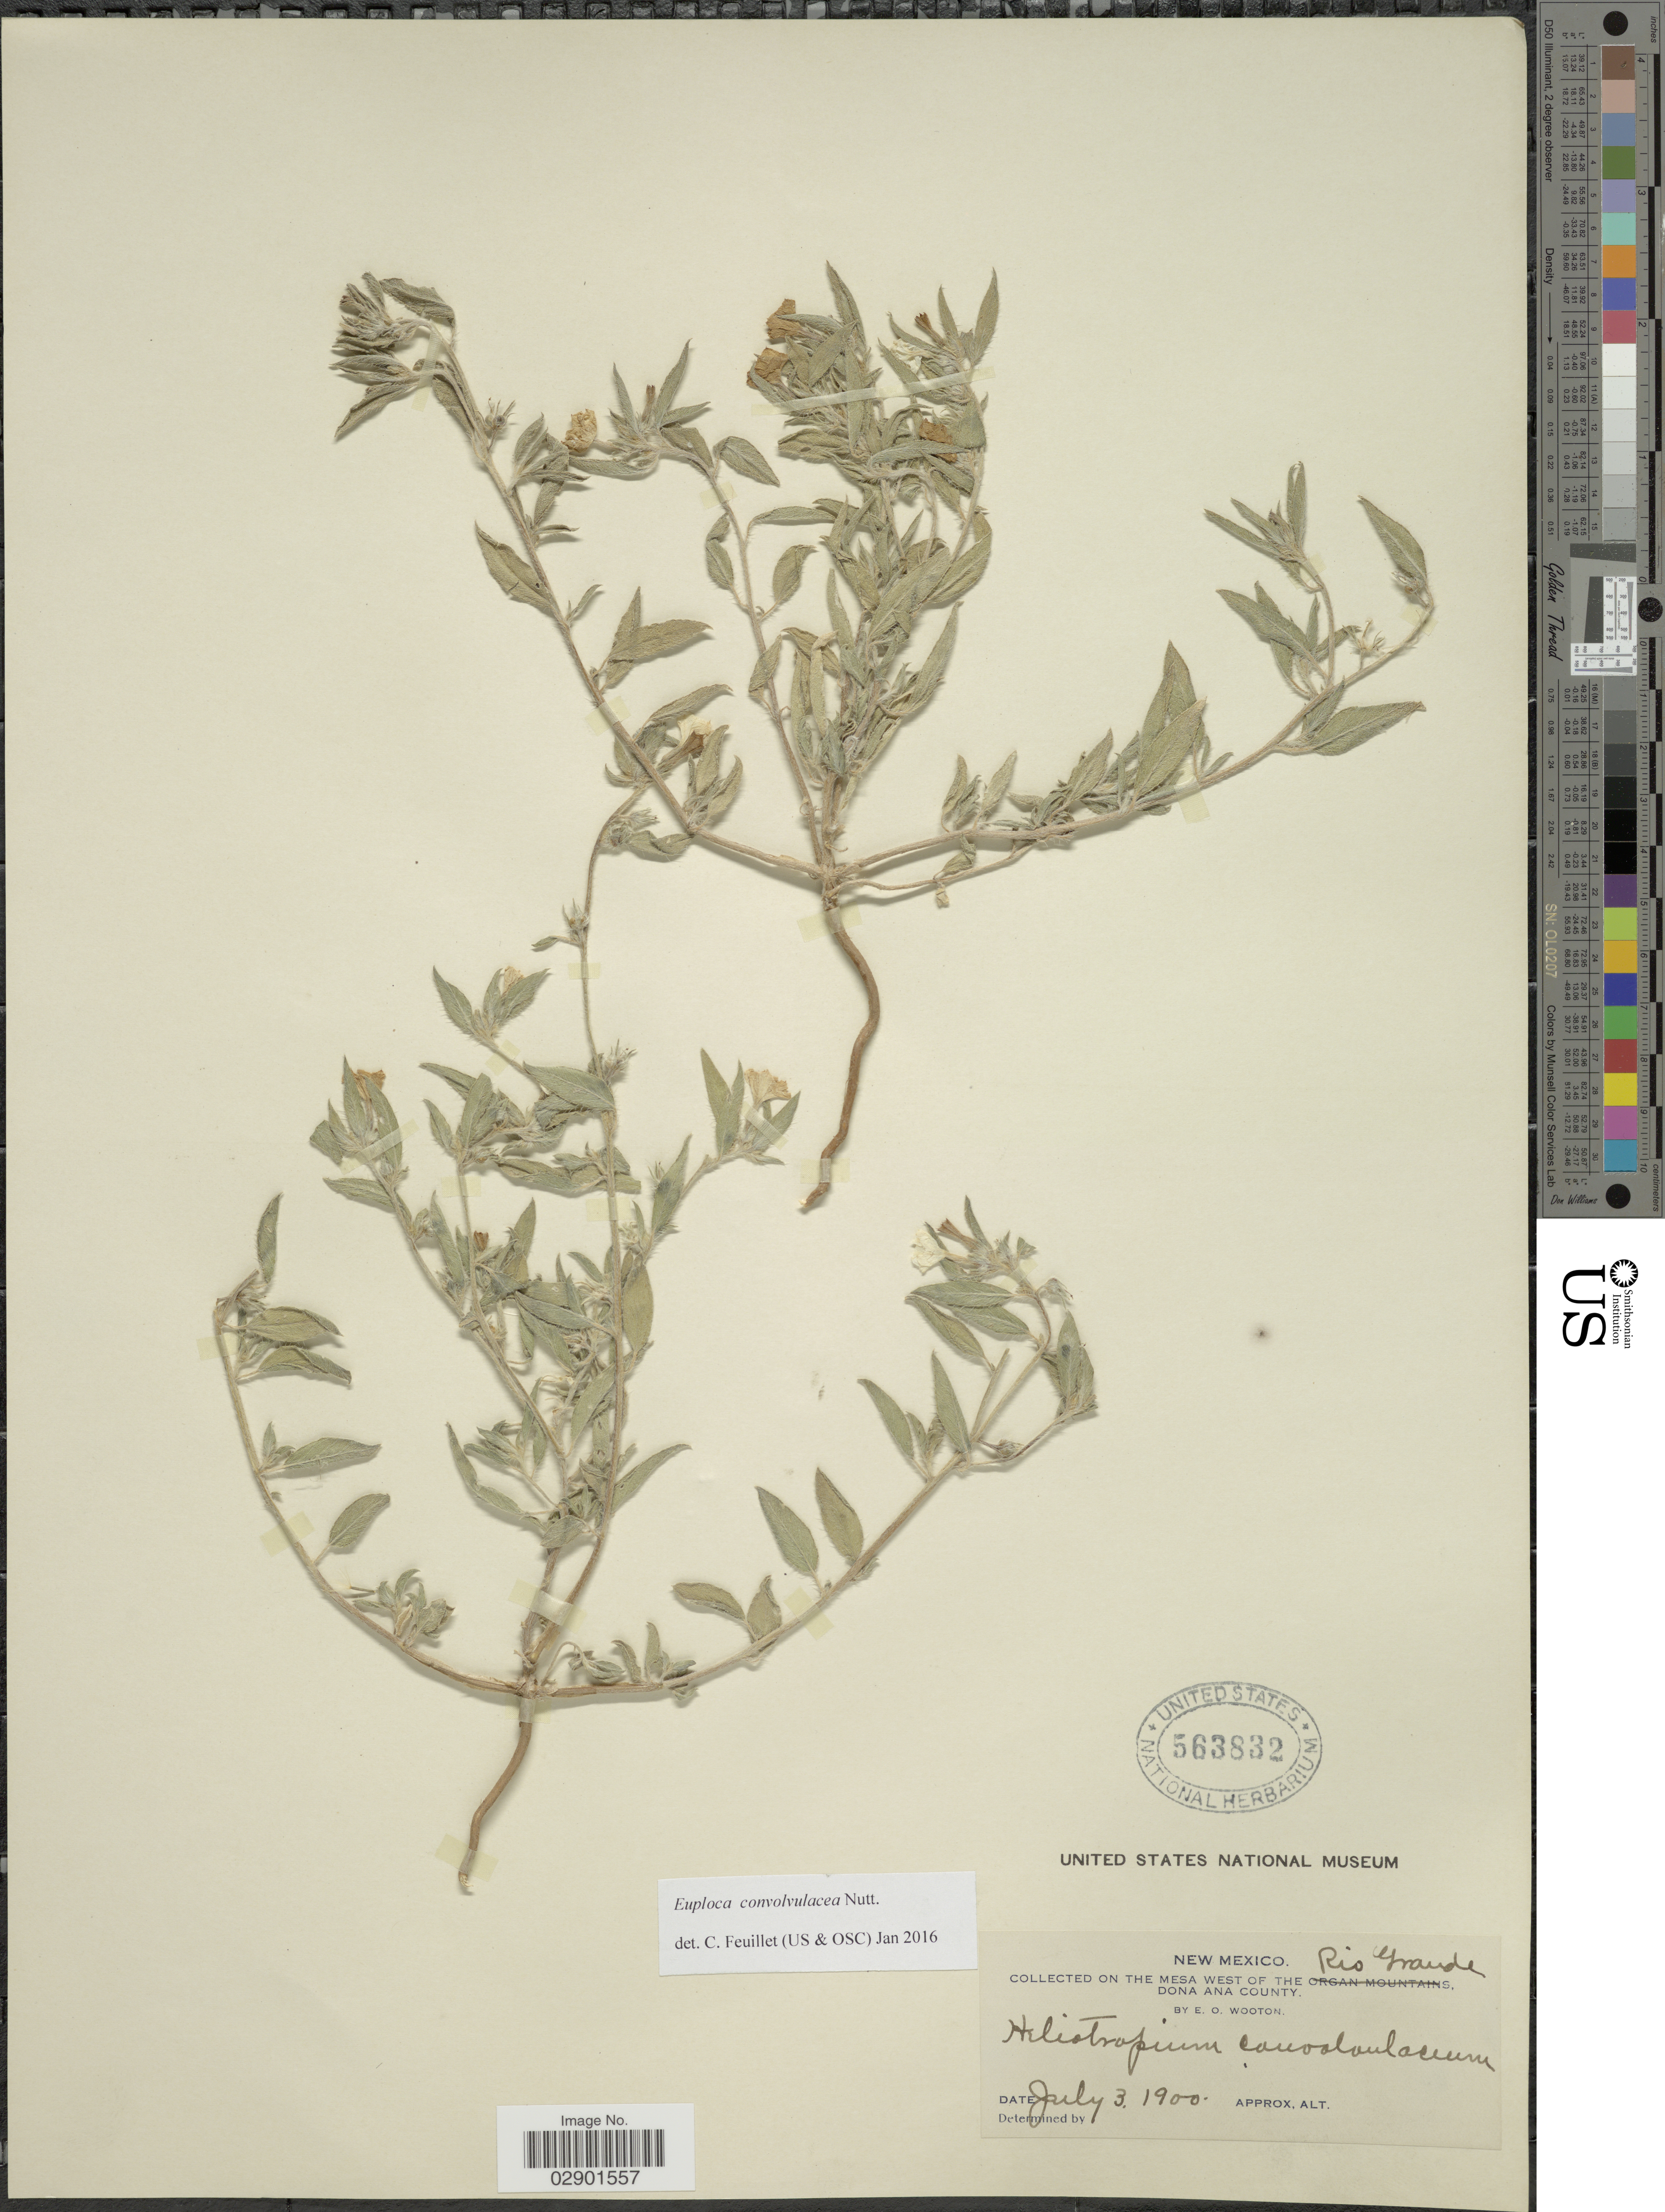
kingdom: Plantae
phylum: Tracheophyta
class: Magnoliopsida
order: Boraginales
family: Heliotropiaceae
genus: Euploca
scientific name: Euploca convolvulacea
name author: Nutt.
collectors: E. O. Wooton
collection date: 1900-07-03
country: United States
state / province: New Mexico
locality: The Mesa West of the Rio Grande. Dona Ana County.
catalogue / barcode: US 563832